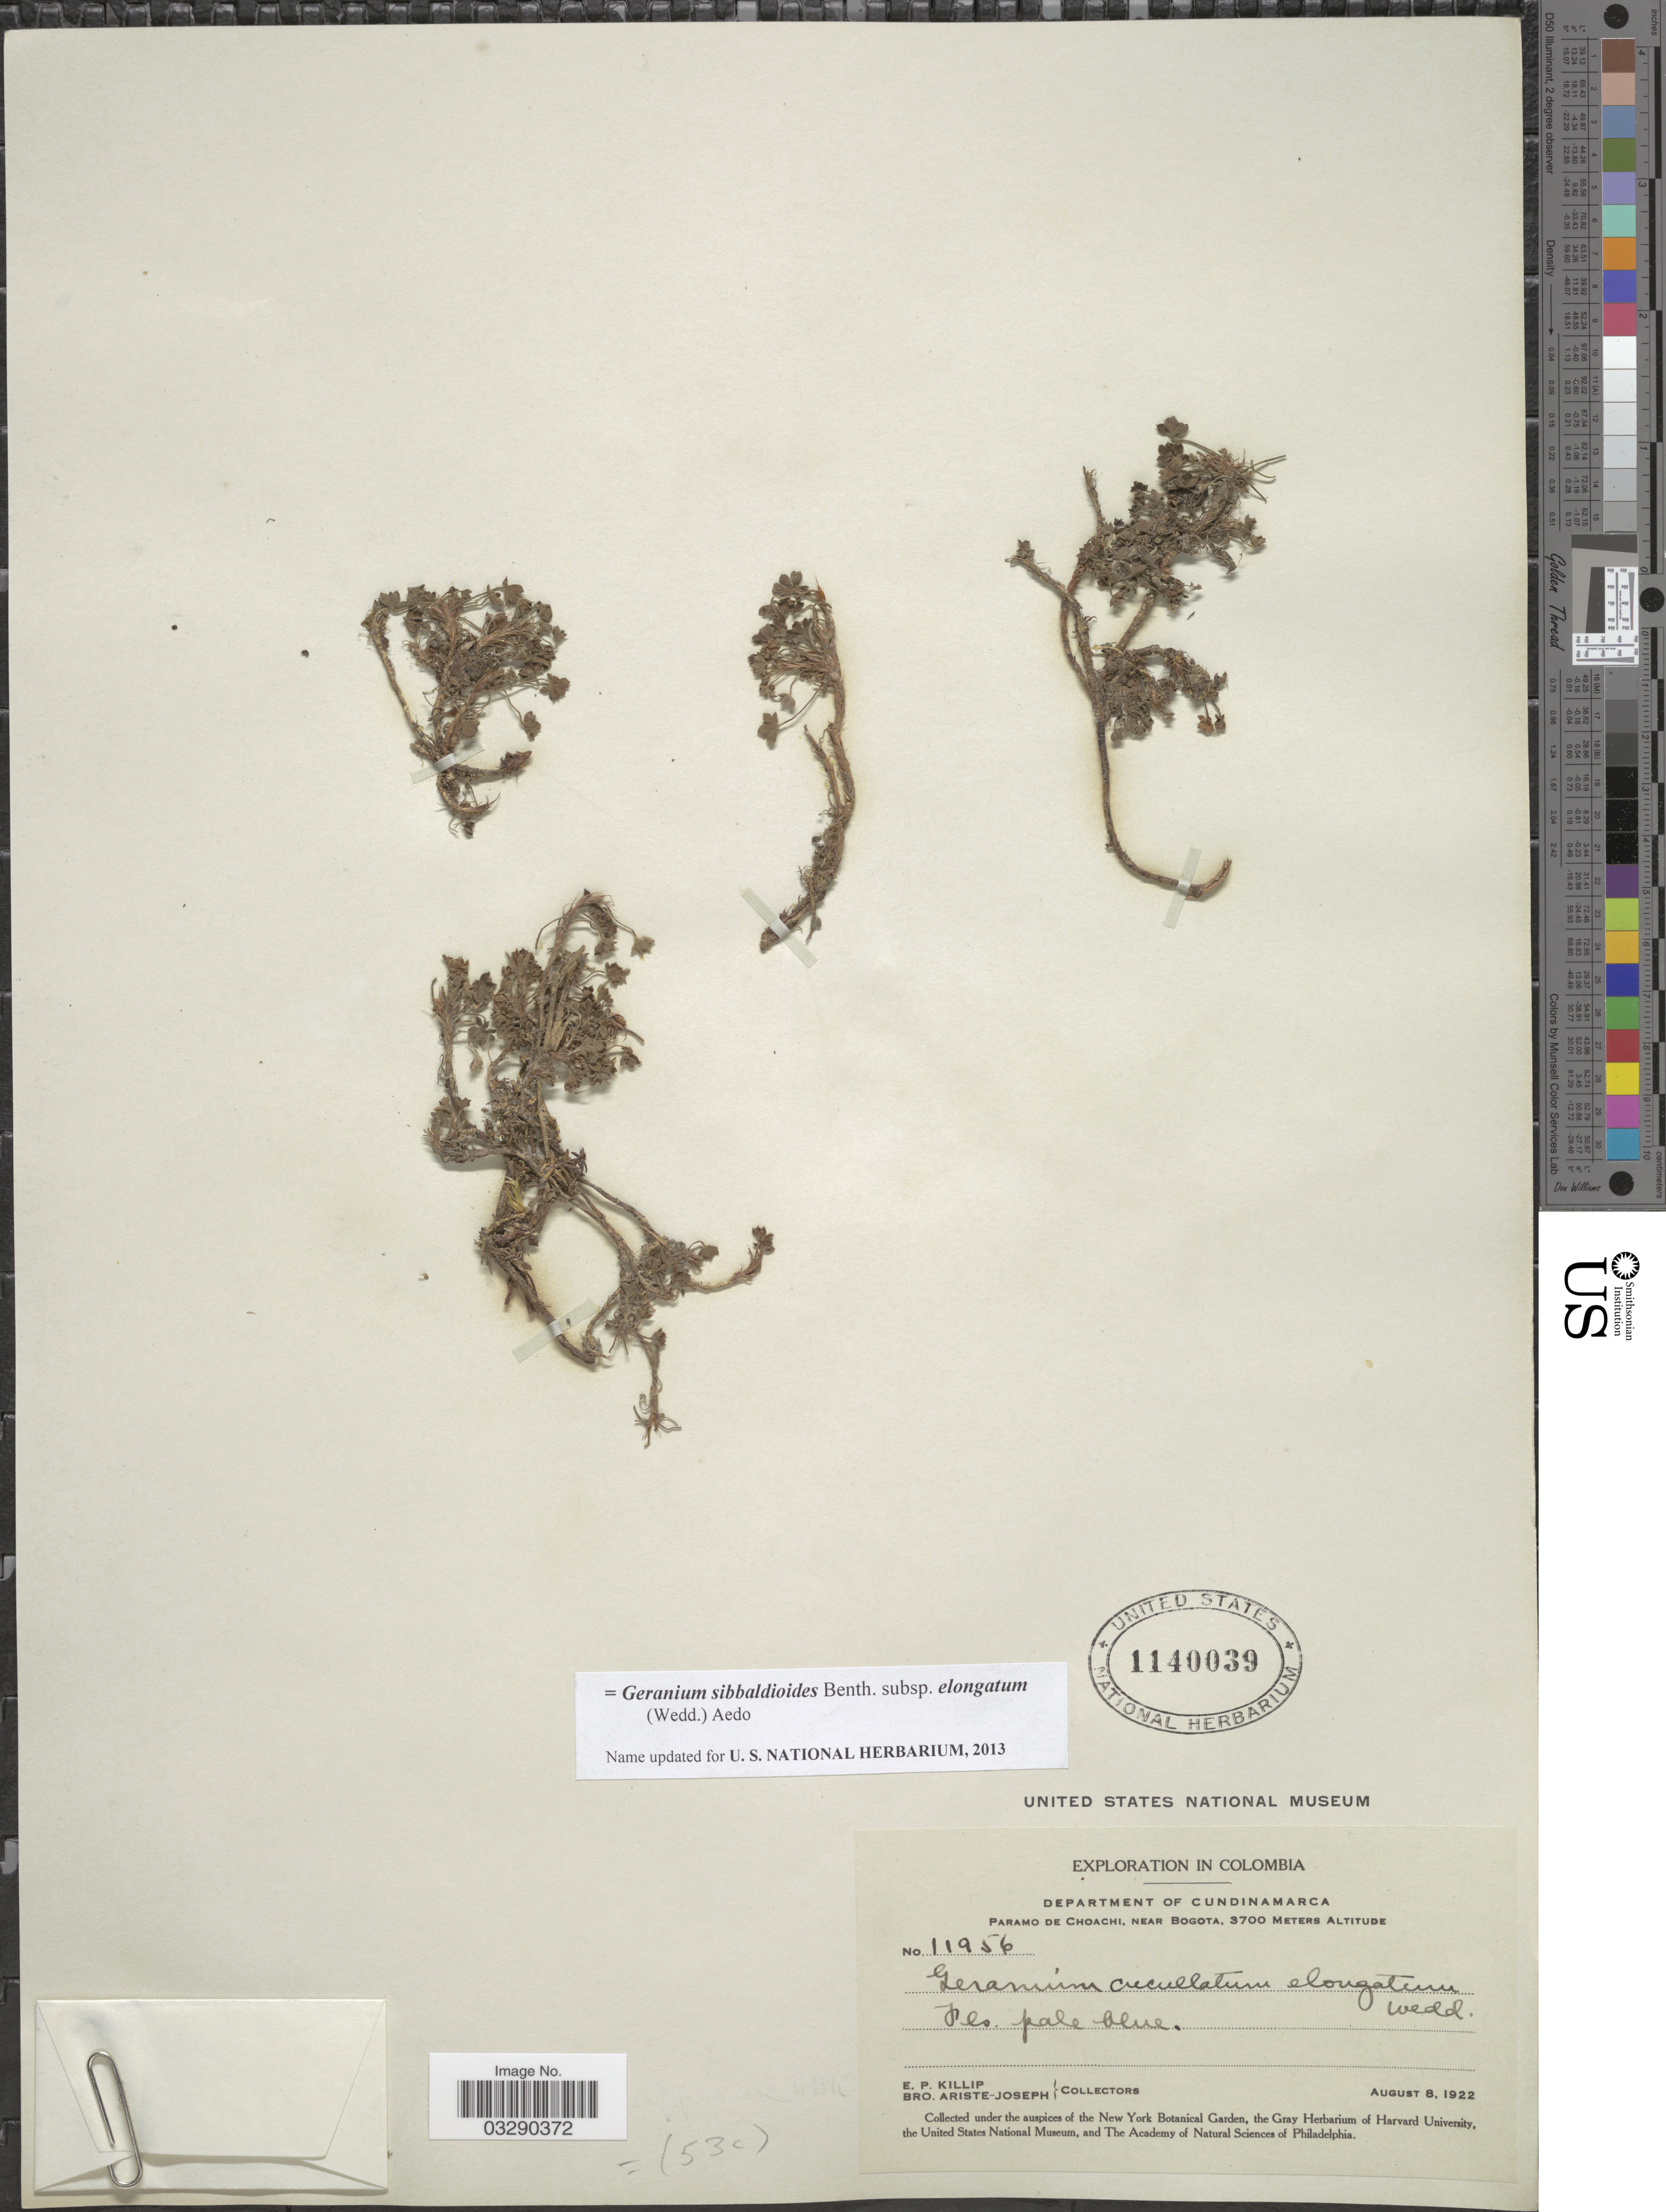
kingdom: Plantae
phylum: Tracheophyta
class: Magnoliopsida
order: Geraniales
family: Geraniaceae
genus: Geranium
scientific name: Geranium sibbaldioides subsp. elongatum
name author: (Wedd.) Aedo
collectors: E. P. Killip & Bro. Ariste-Joseph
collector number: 11956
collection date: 1922-08-08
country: Colombia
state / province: Cundinamarca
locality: Department of Cundinamarca. Paramo de Choachi, near Bogota.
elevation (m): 3700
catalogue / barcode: US 1140039